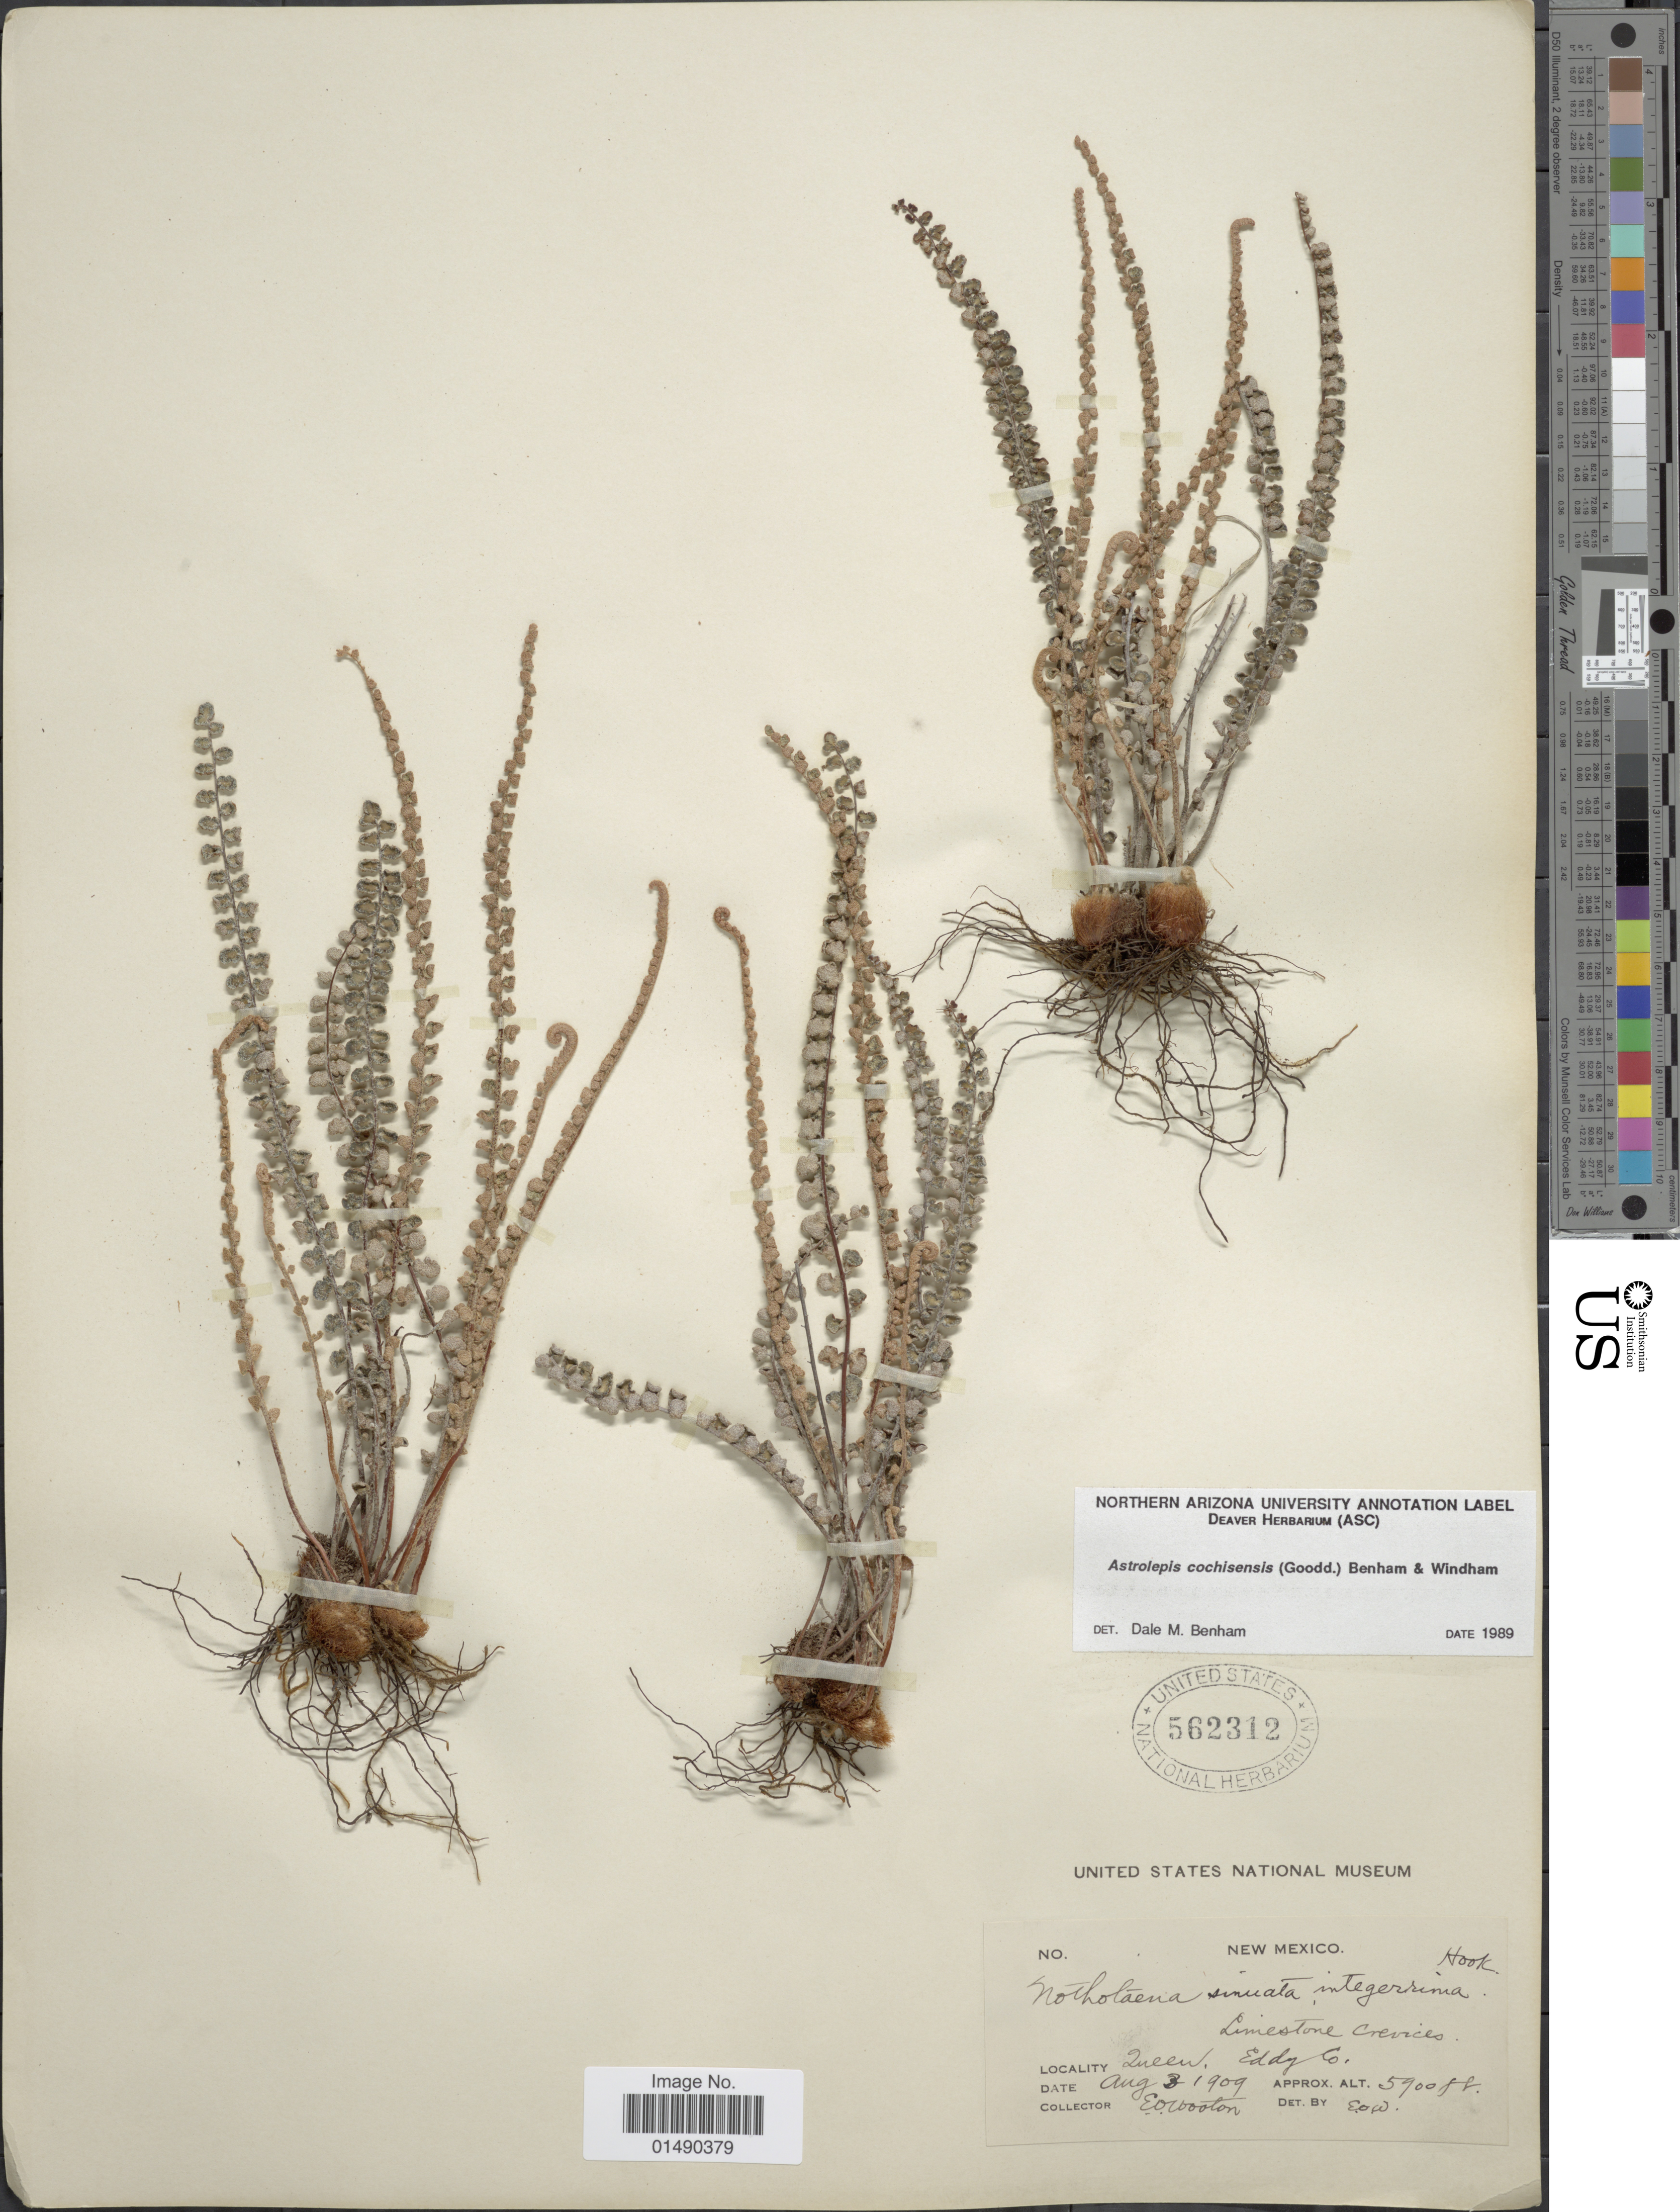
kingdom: Plantae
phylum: Tracheophyta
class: Polypodiopsida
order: Polypodiales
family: Pteridaceae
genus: Astrolepis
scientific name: Astrolepis cochisensis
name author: (C.O. Goodd.) D.M. Benham & Windham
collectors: E. O. Wooton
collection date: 1909-08-03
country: United States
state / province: New Mexico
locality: Queen, Eddy Co.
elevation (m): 1798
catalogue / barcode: US 562312